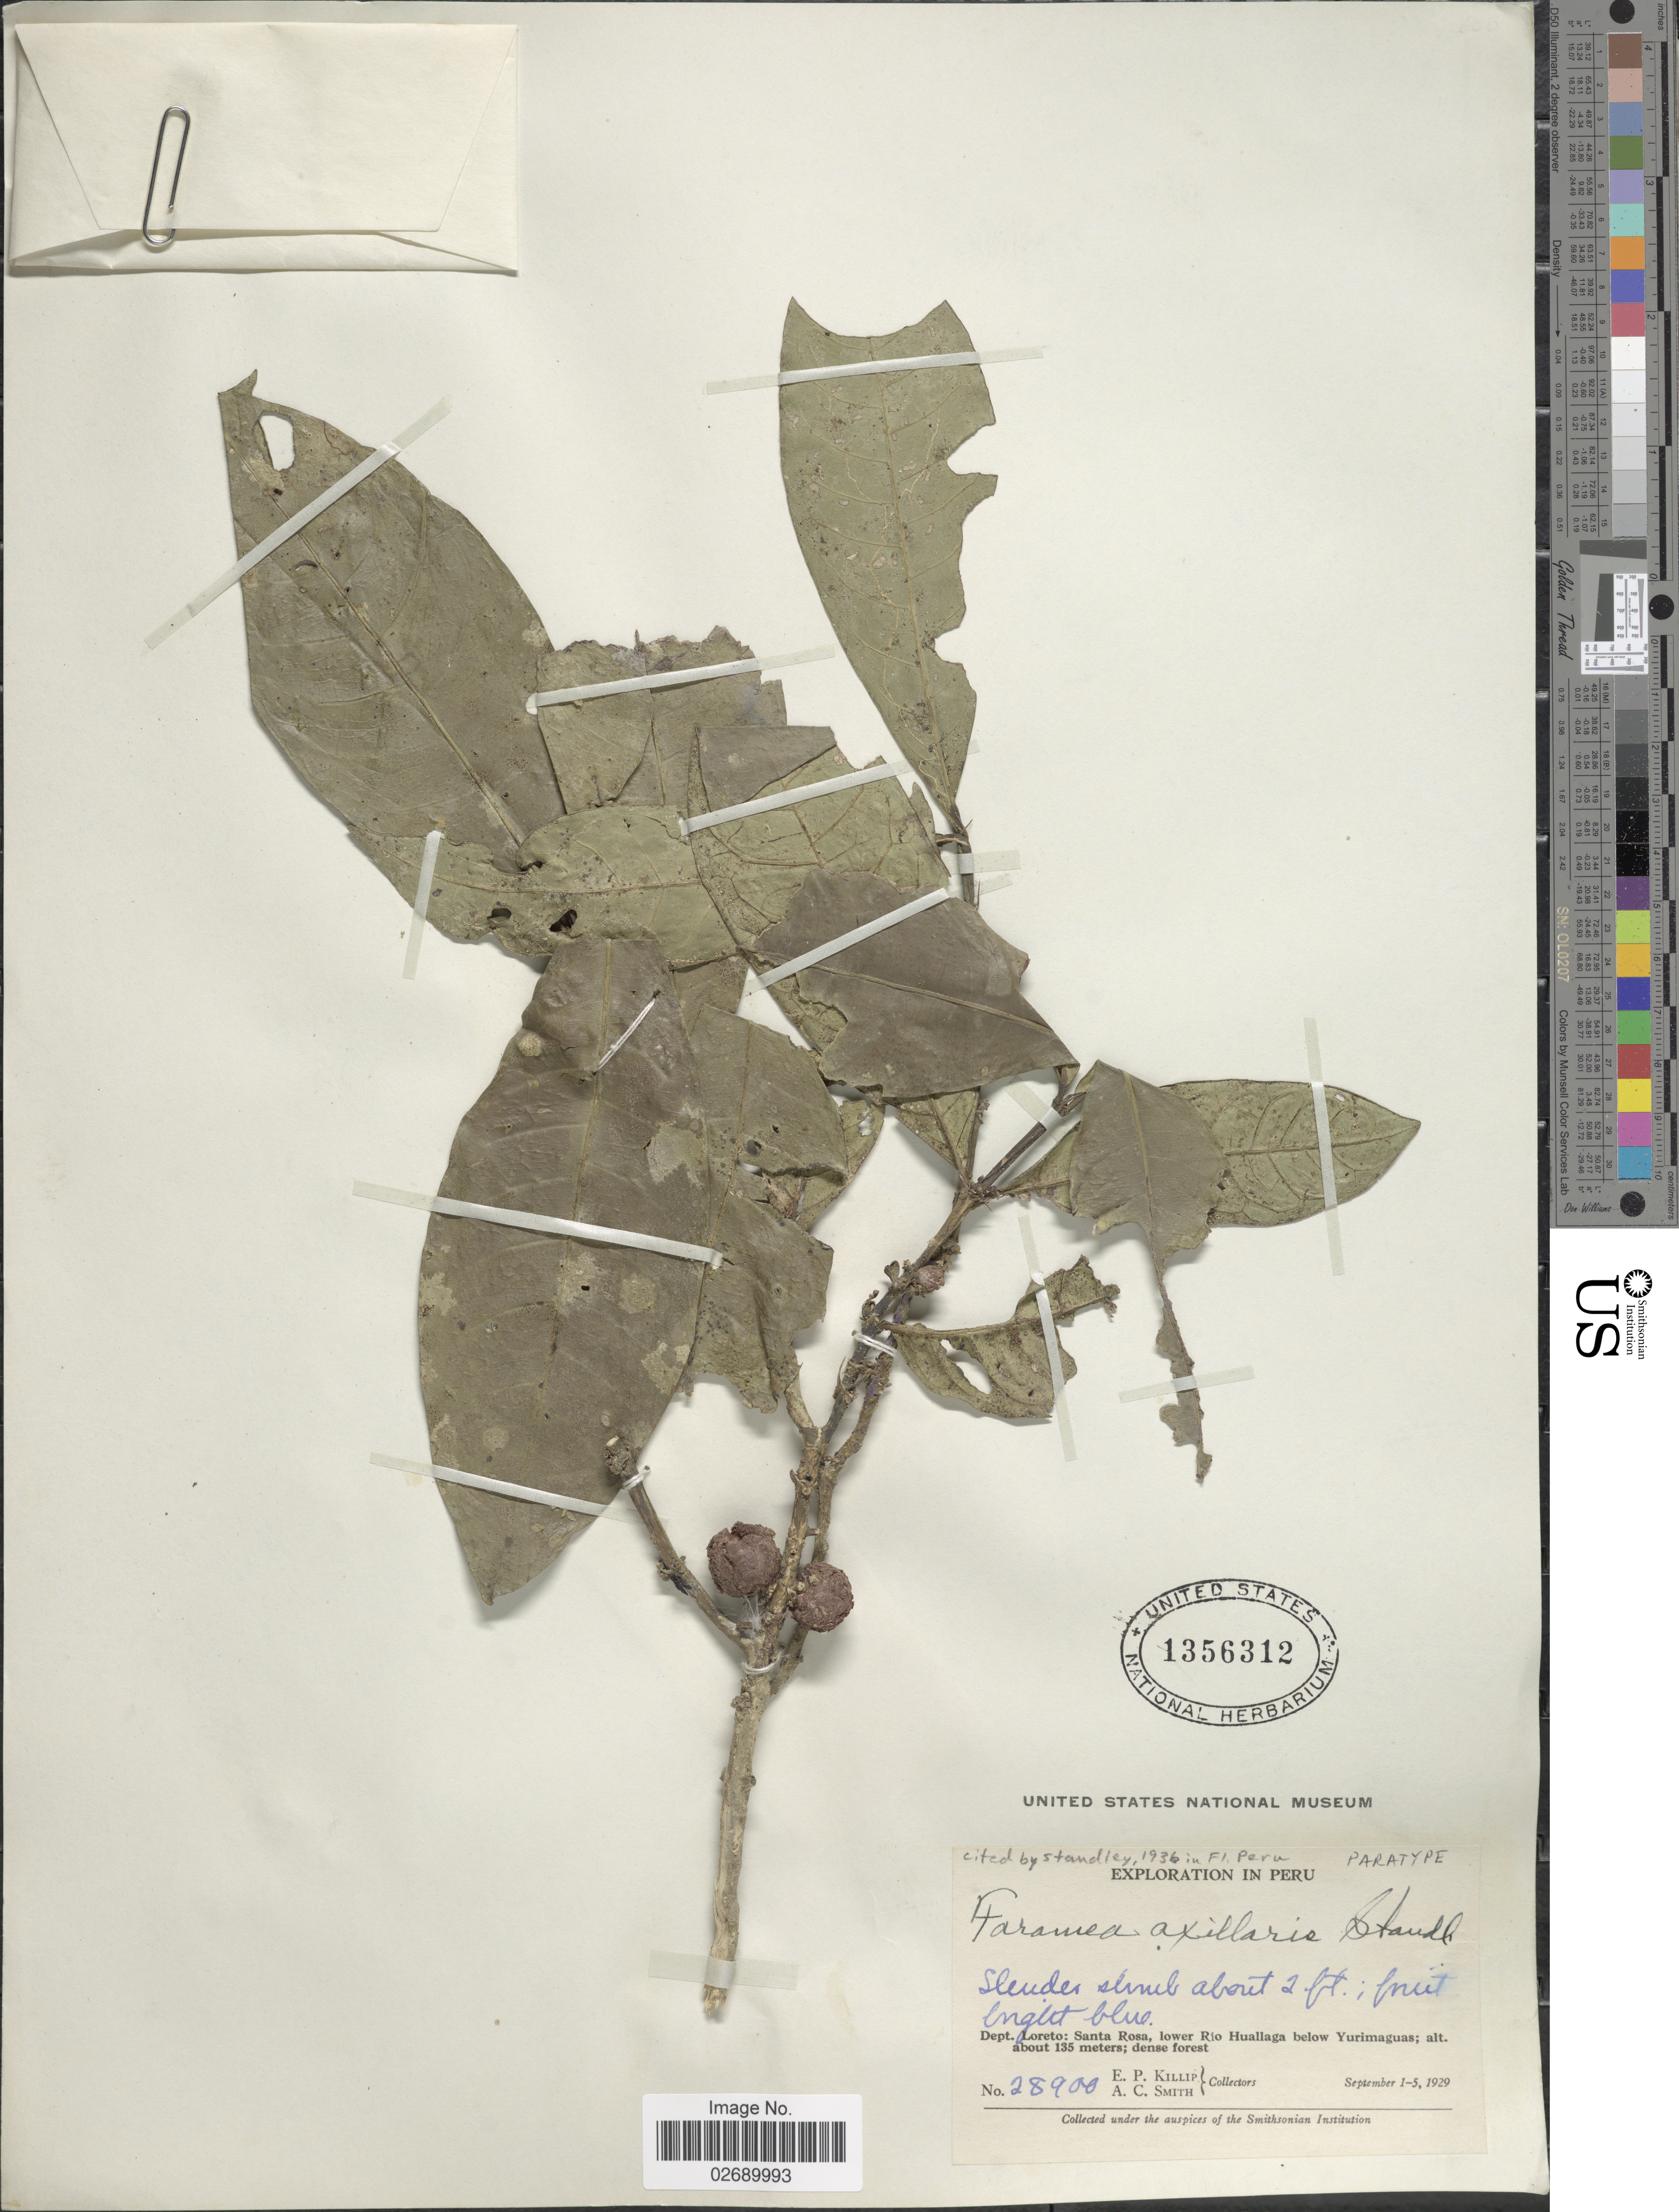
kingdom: Plantae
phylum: Tracheophyta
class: Magnoliopsida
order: Gentianales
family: Rubiaceae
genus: Faramea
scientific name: Faramea axillaris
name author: Standl.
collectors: E. P. Killip & A. C. Smith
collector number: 28900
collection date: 1929-09-01/1929-09-05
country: Peru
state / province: Loreto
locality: Santa Rosa, lower Rio Huallaga below Yurimaguas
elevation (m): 135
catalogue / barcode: US 1356312